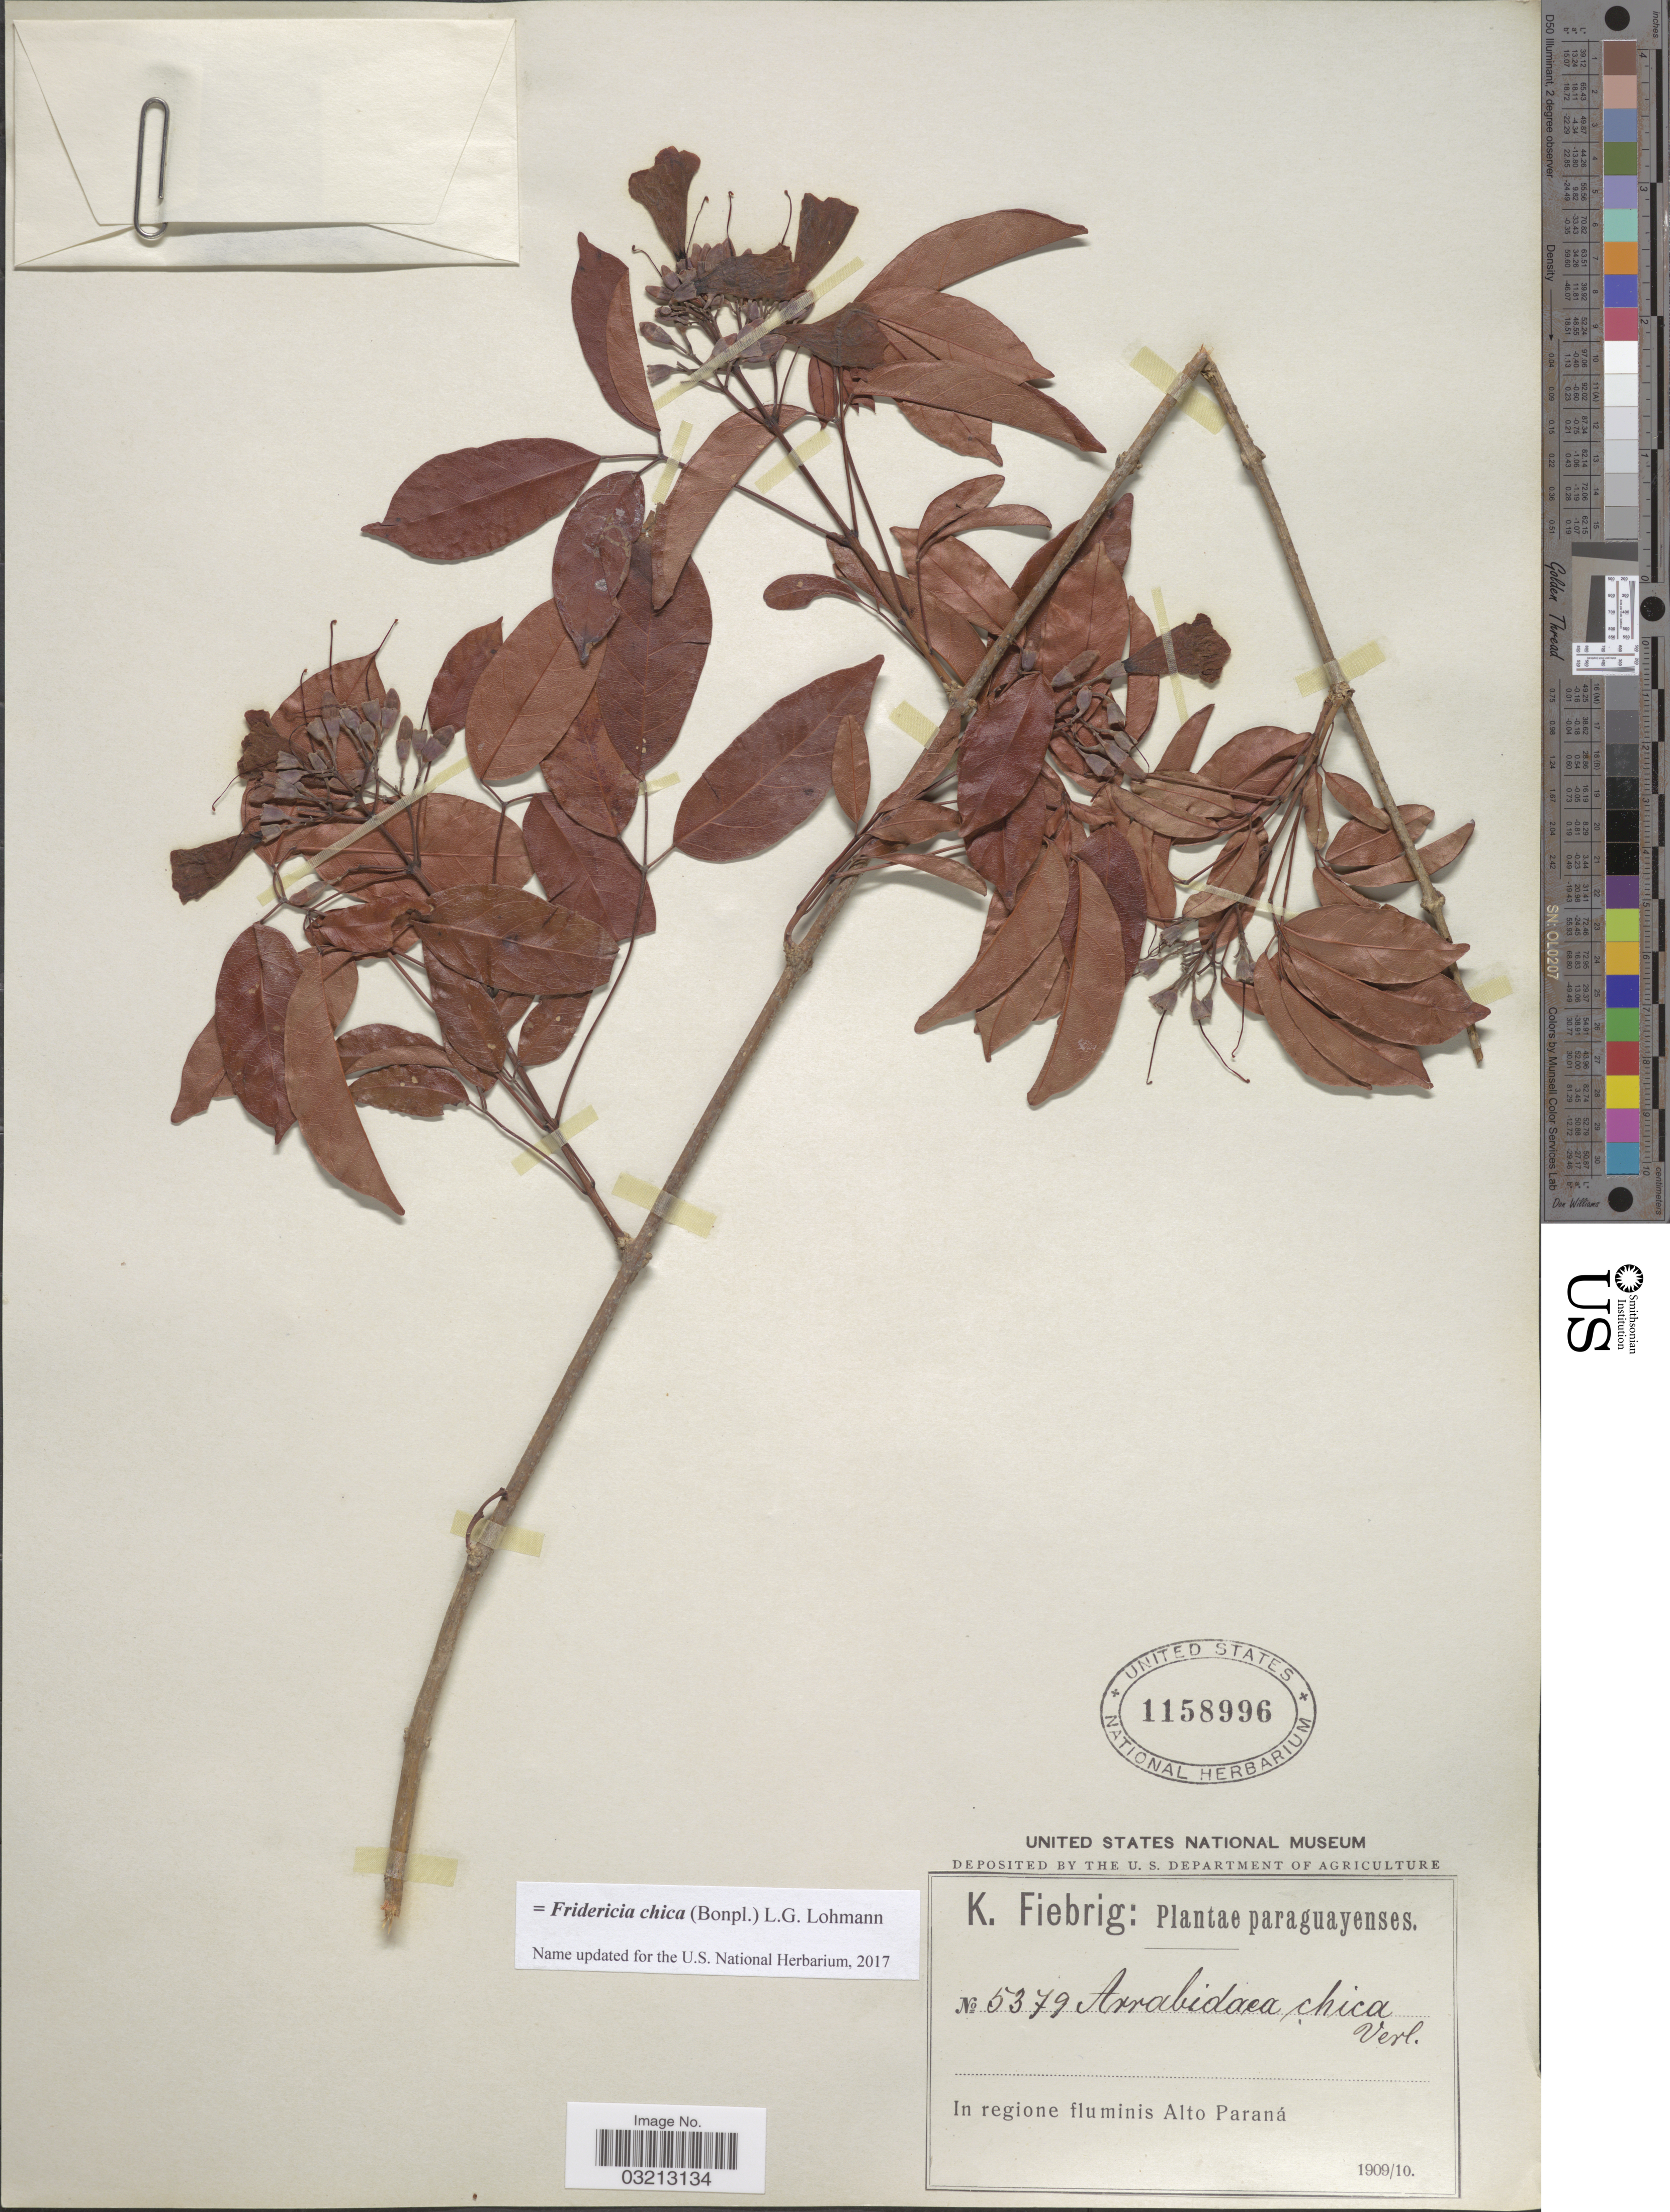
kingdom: Plantae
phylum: Tracheophyta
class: Magnoliopsida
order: Lamiales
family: Bignoniaceae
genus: Fridericia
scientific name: Fridericia chica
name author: (Bonpl.) L.G. Lohmann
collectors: K. Fiebrig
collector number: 5379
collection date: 1909/1910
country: Paraguay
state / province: Alto Parana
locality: In regione fluminis Alto Paraná.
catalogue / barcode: US 1158996